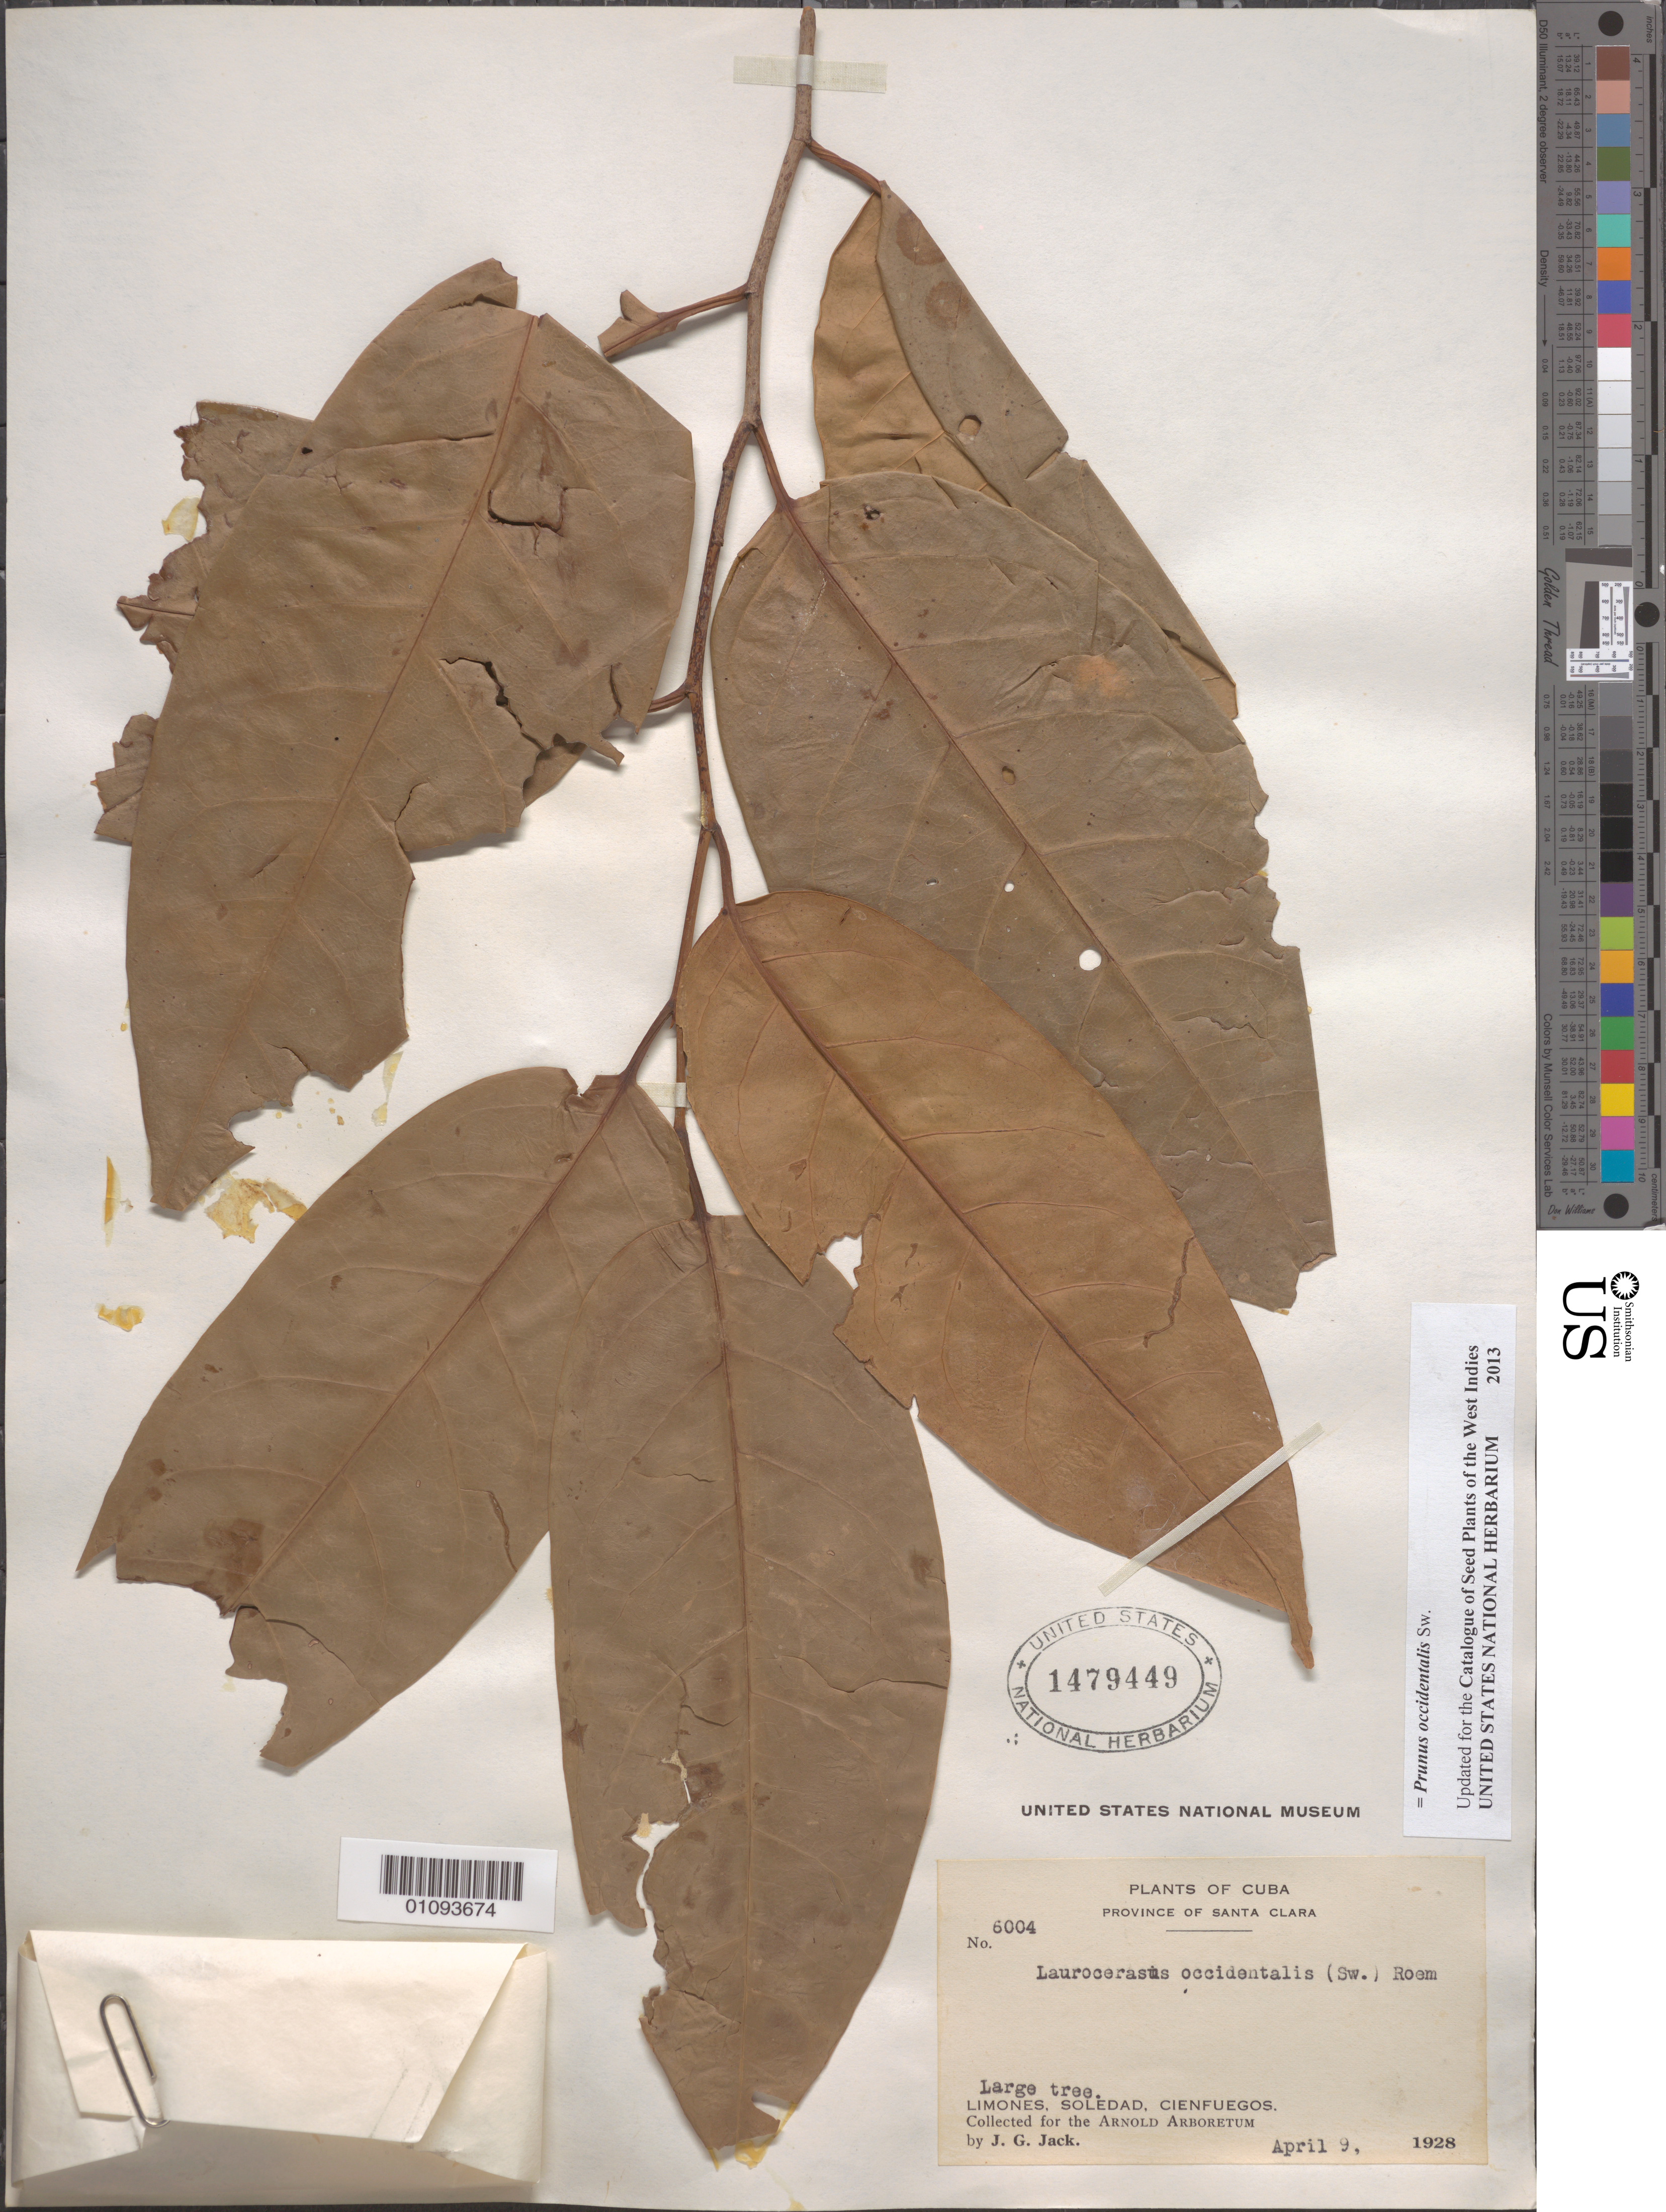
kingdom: Plantae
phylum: Tracheophyta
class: Magnoliopsida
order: Rosales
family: Rosaceae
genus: Prunus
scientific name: Prunus occidentalis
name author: Sw.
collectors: J. G. Jack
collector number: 6004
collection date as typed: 09 Apr 1928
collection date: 1928-04-09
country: Cuba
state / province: Villa Clara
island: Cuba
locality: Santa Clara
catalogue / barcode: US 1479449